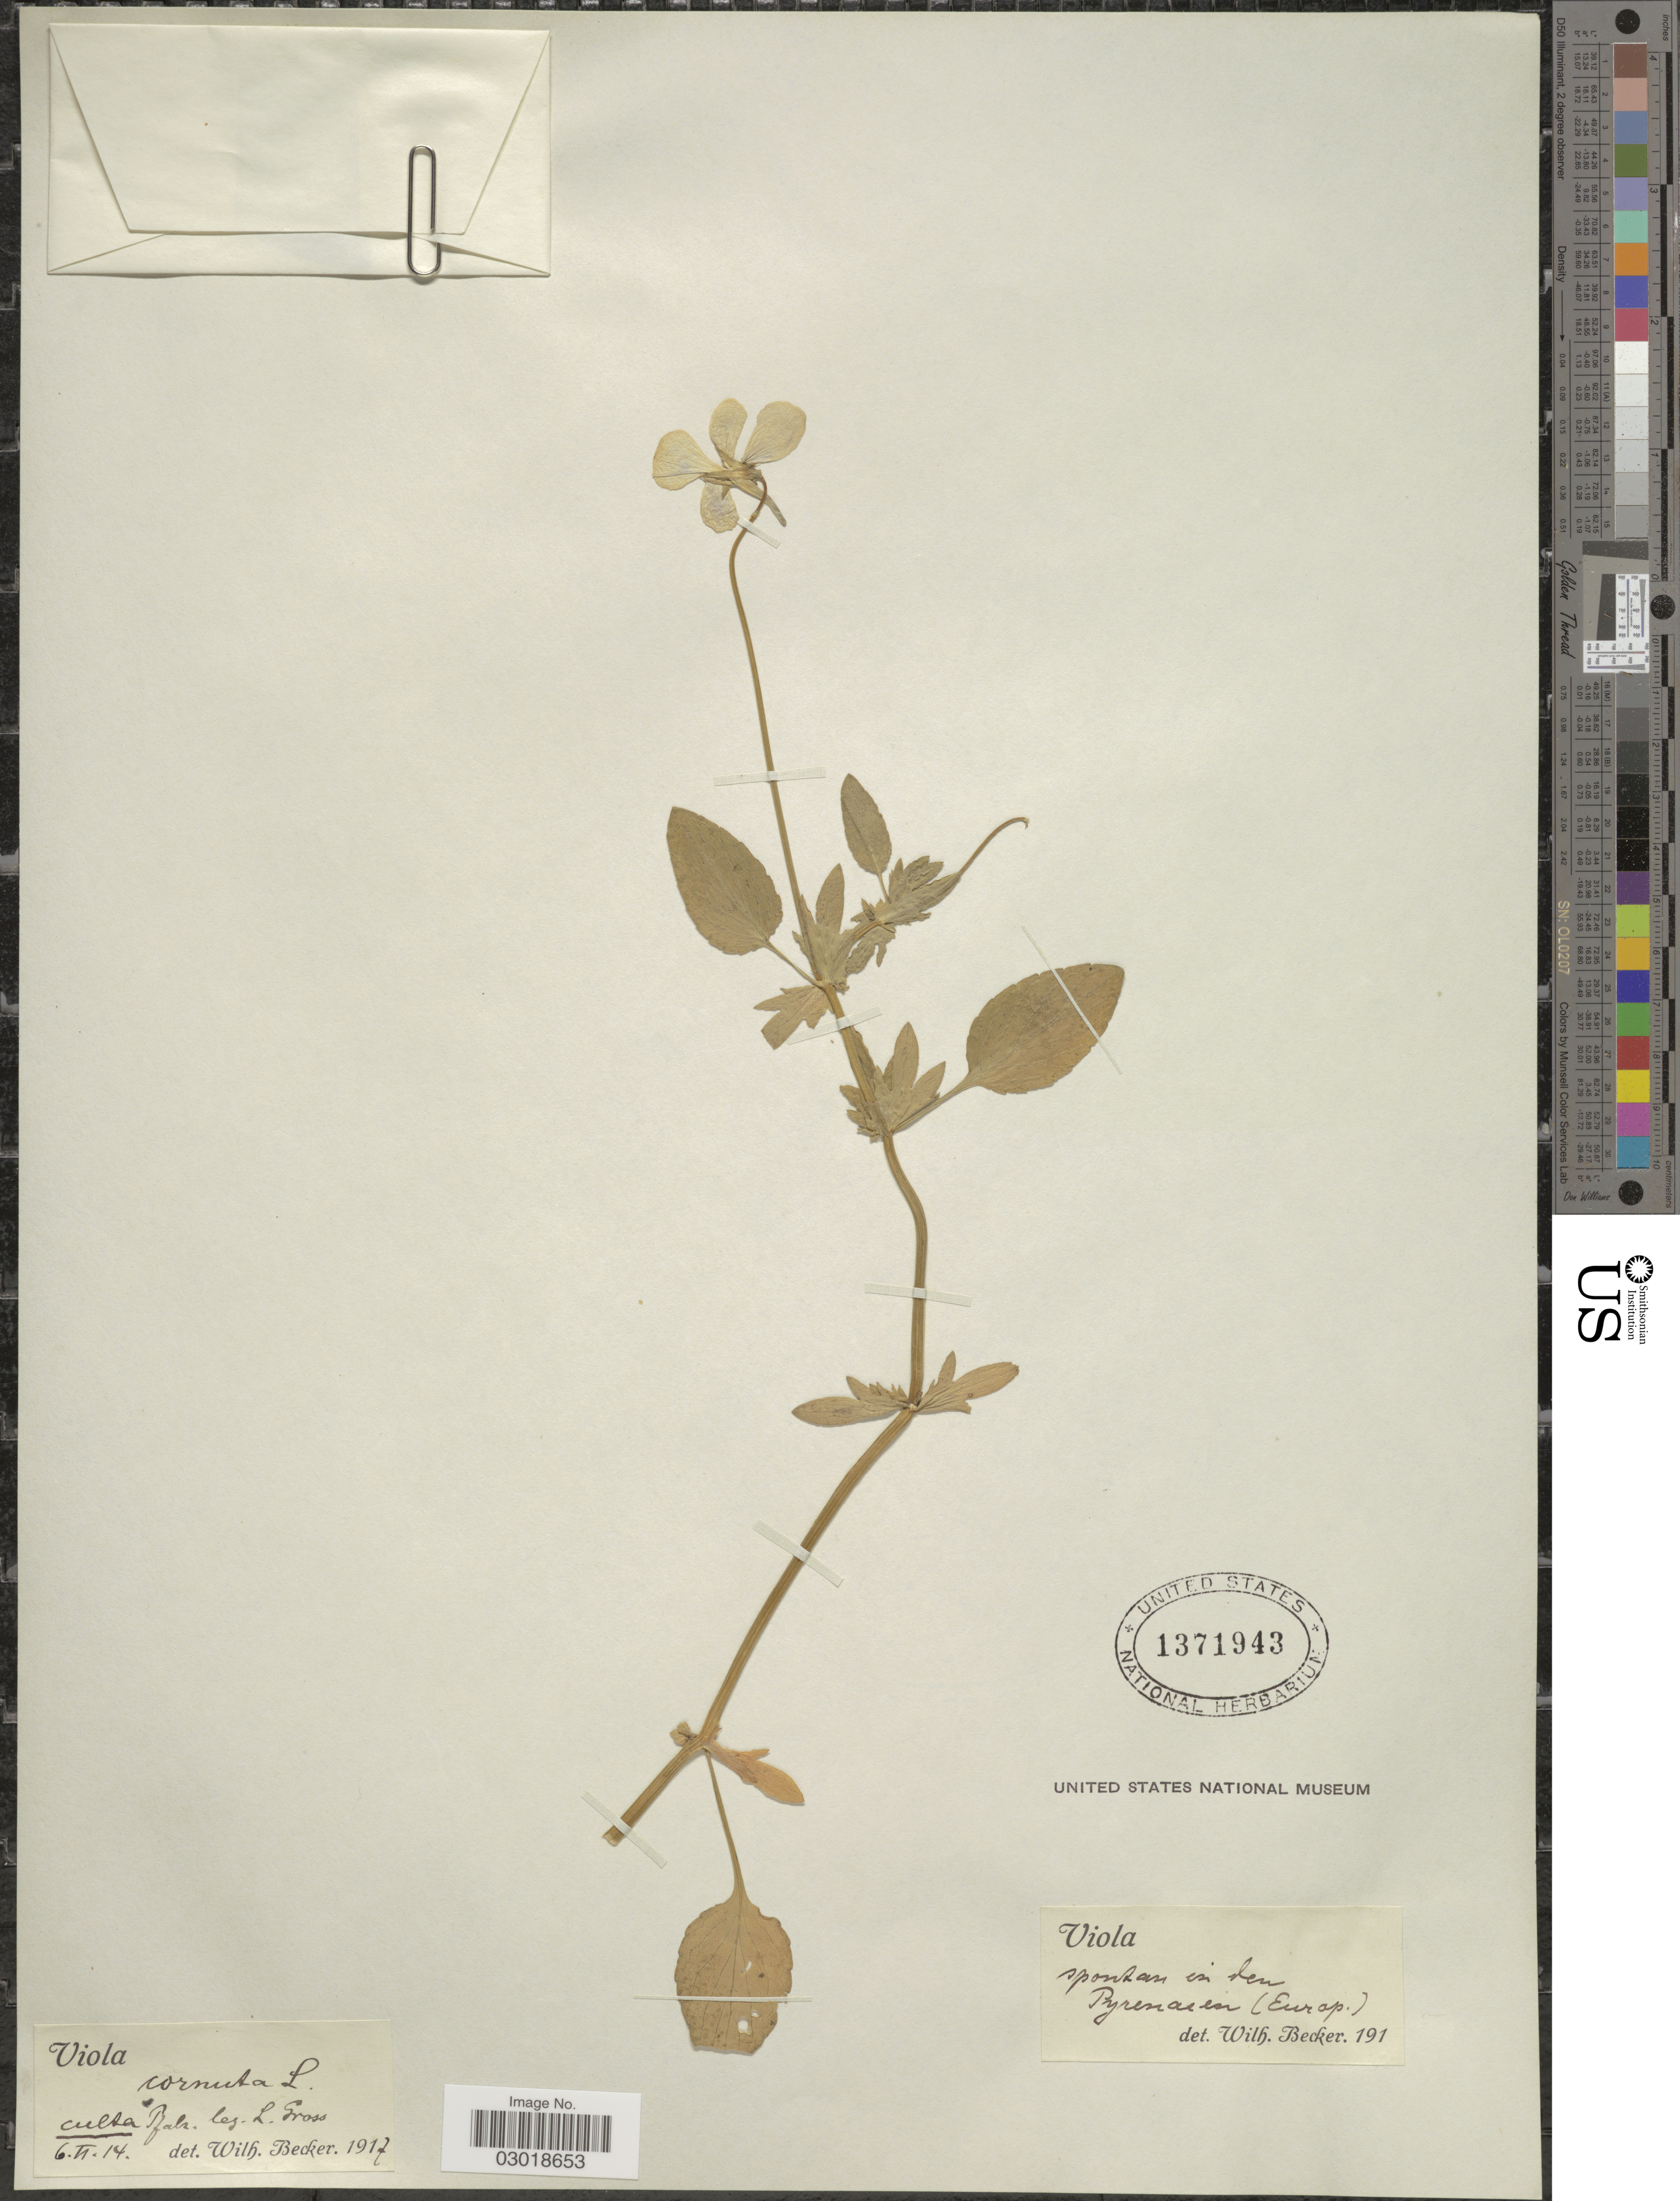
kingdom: Plantae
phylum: Tracheophyta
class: Magnoliopsida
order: Malpighiales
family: Violaceae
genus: Viola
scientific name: Viola cornuta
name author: L.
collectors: L. Gross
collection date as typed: Transcribed d/m/y: 6/6/14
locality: Pyrenasen [interpreted] (Europ).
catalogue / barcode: US 1371943